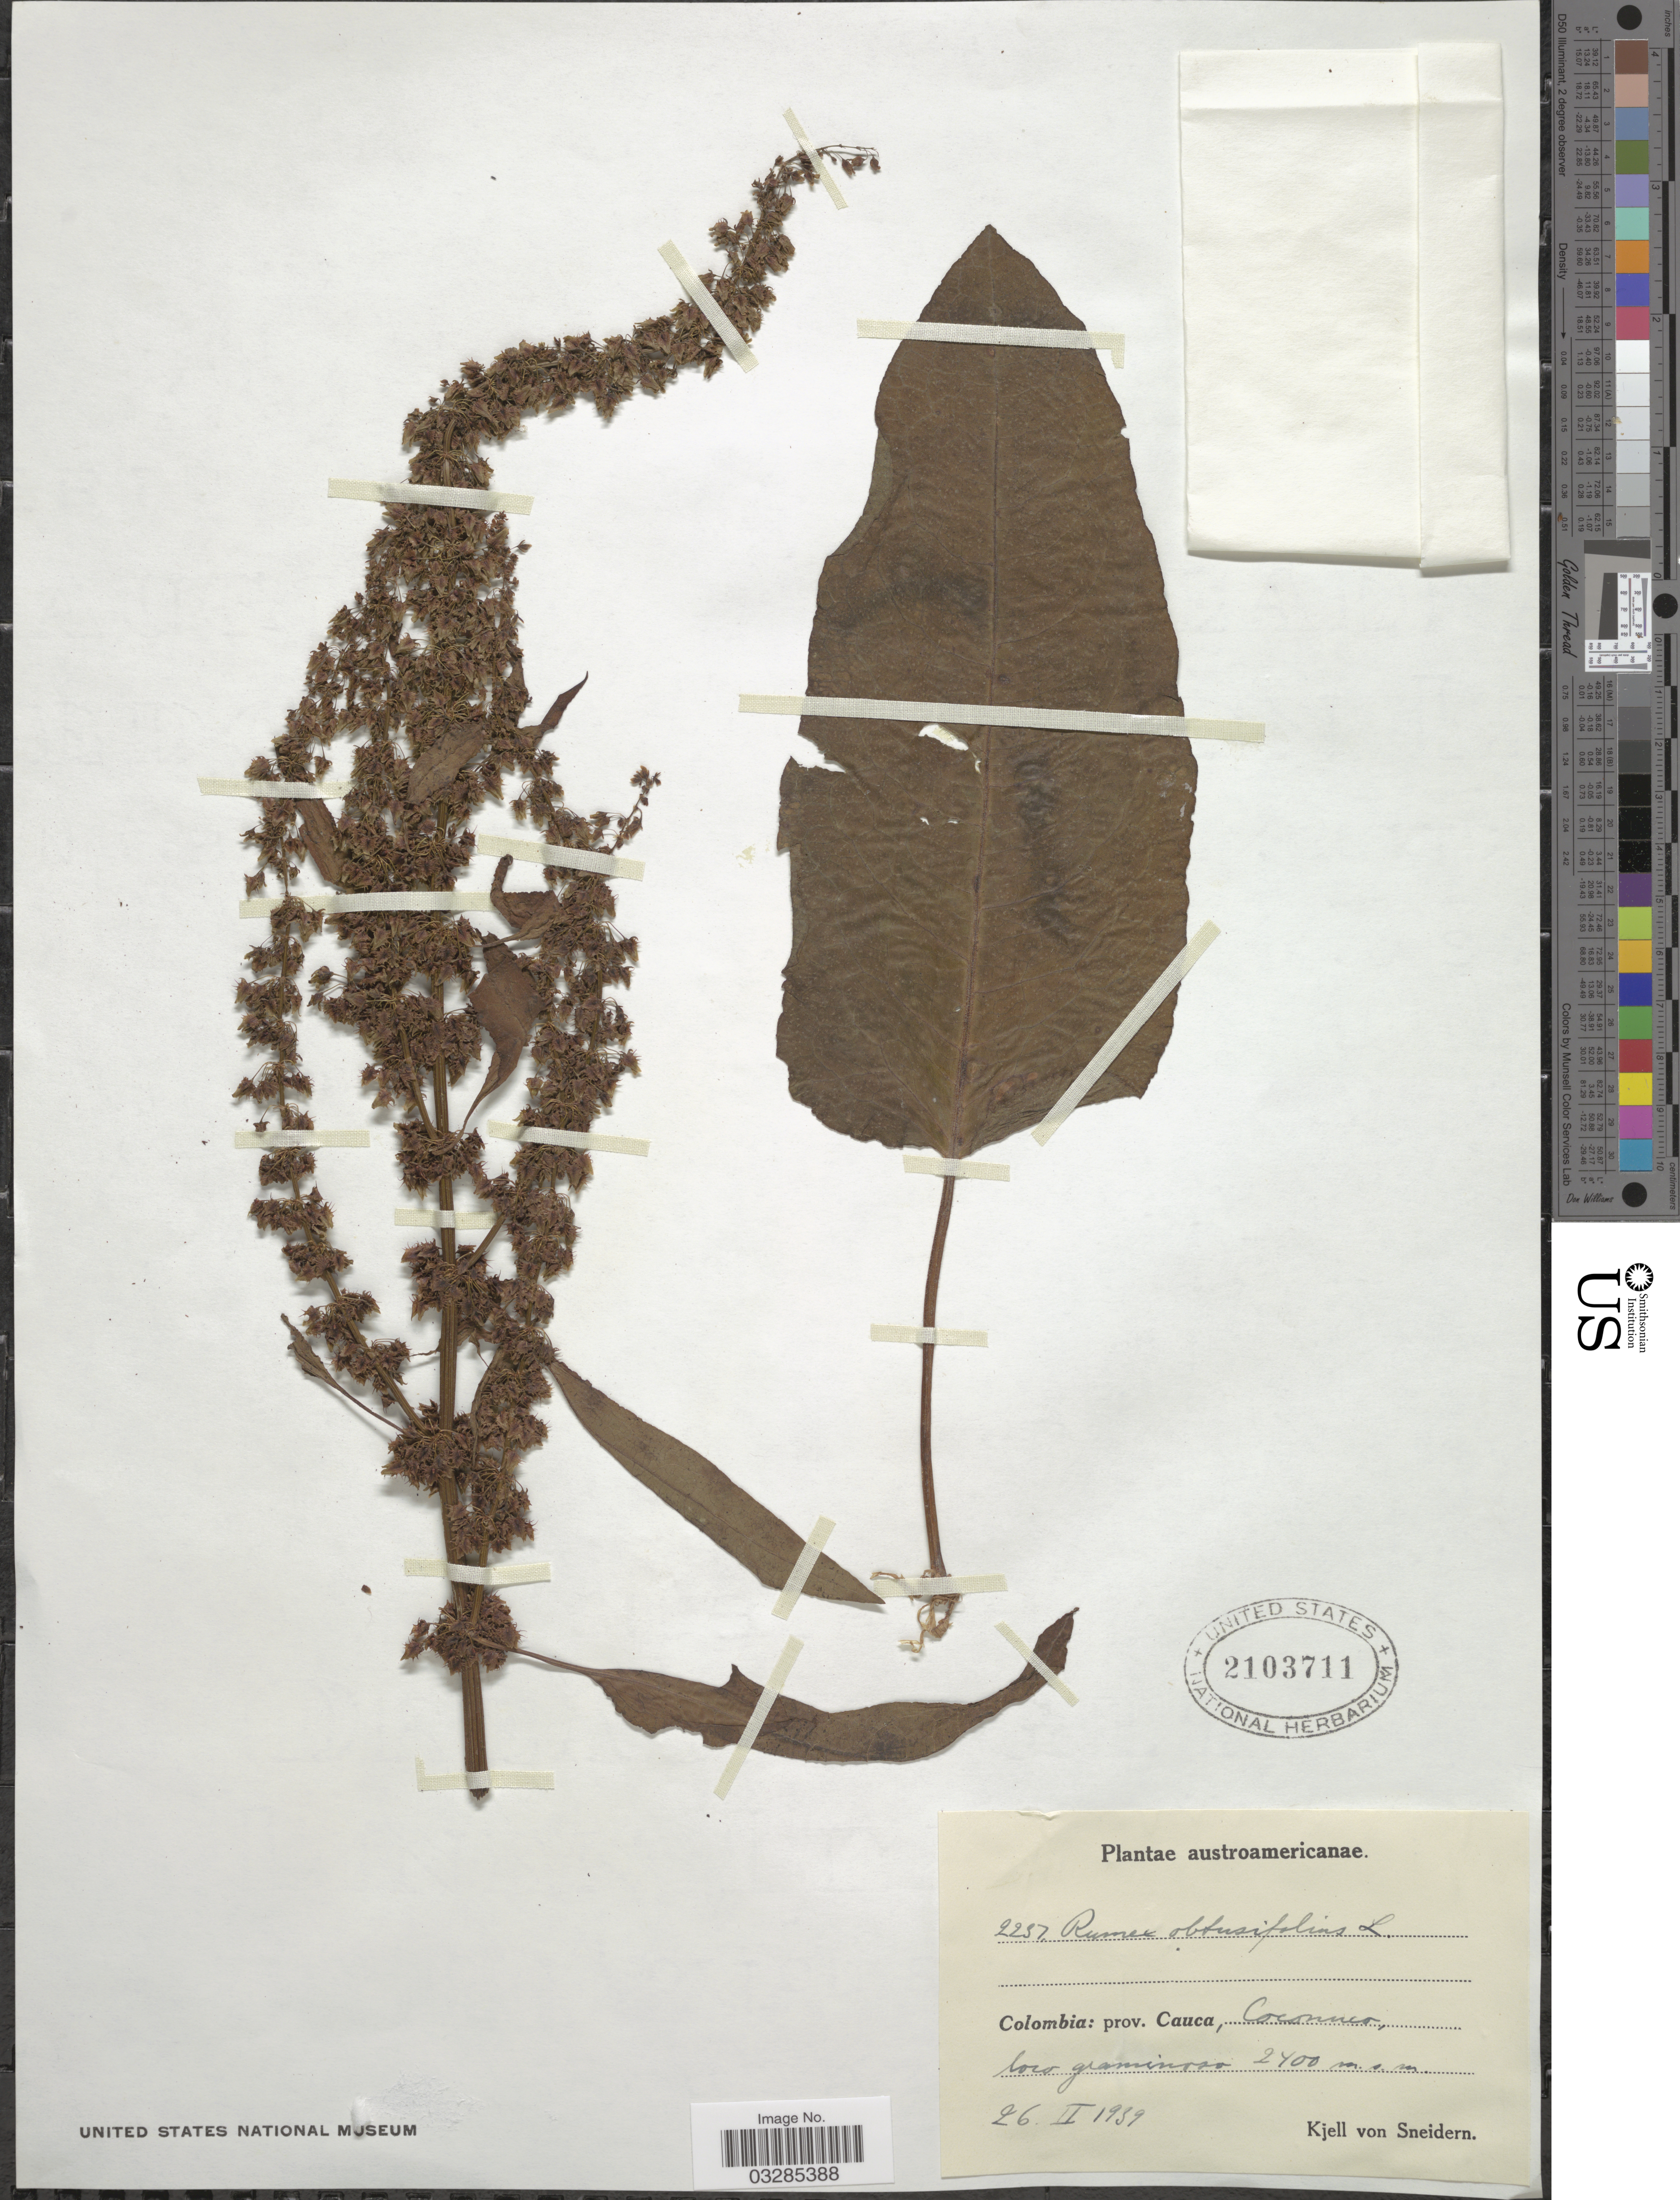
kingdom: Plantae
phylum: Tracheophyta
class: Magnoliopsida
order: Caryophyllales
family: Polygonaceae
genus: Rumex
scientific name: Rumex obtusifolius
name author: L.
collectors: K. von Sneidern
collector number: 2237*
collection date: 1939-02-26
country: Colombia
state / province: Cauca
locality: Coconuco.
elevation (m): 2400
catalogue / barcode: US 2103711